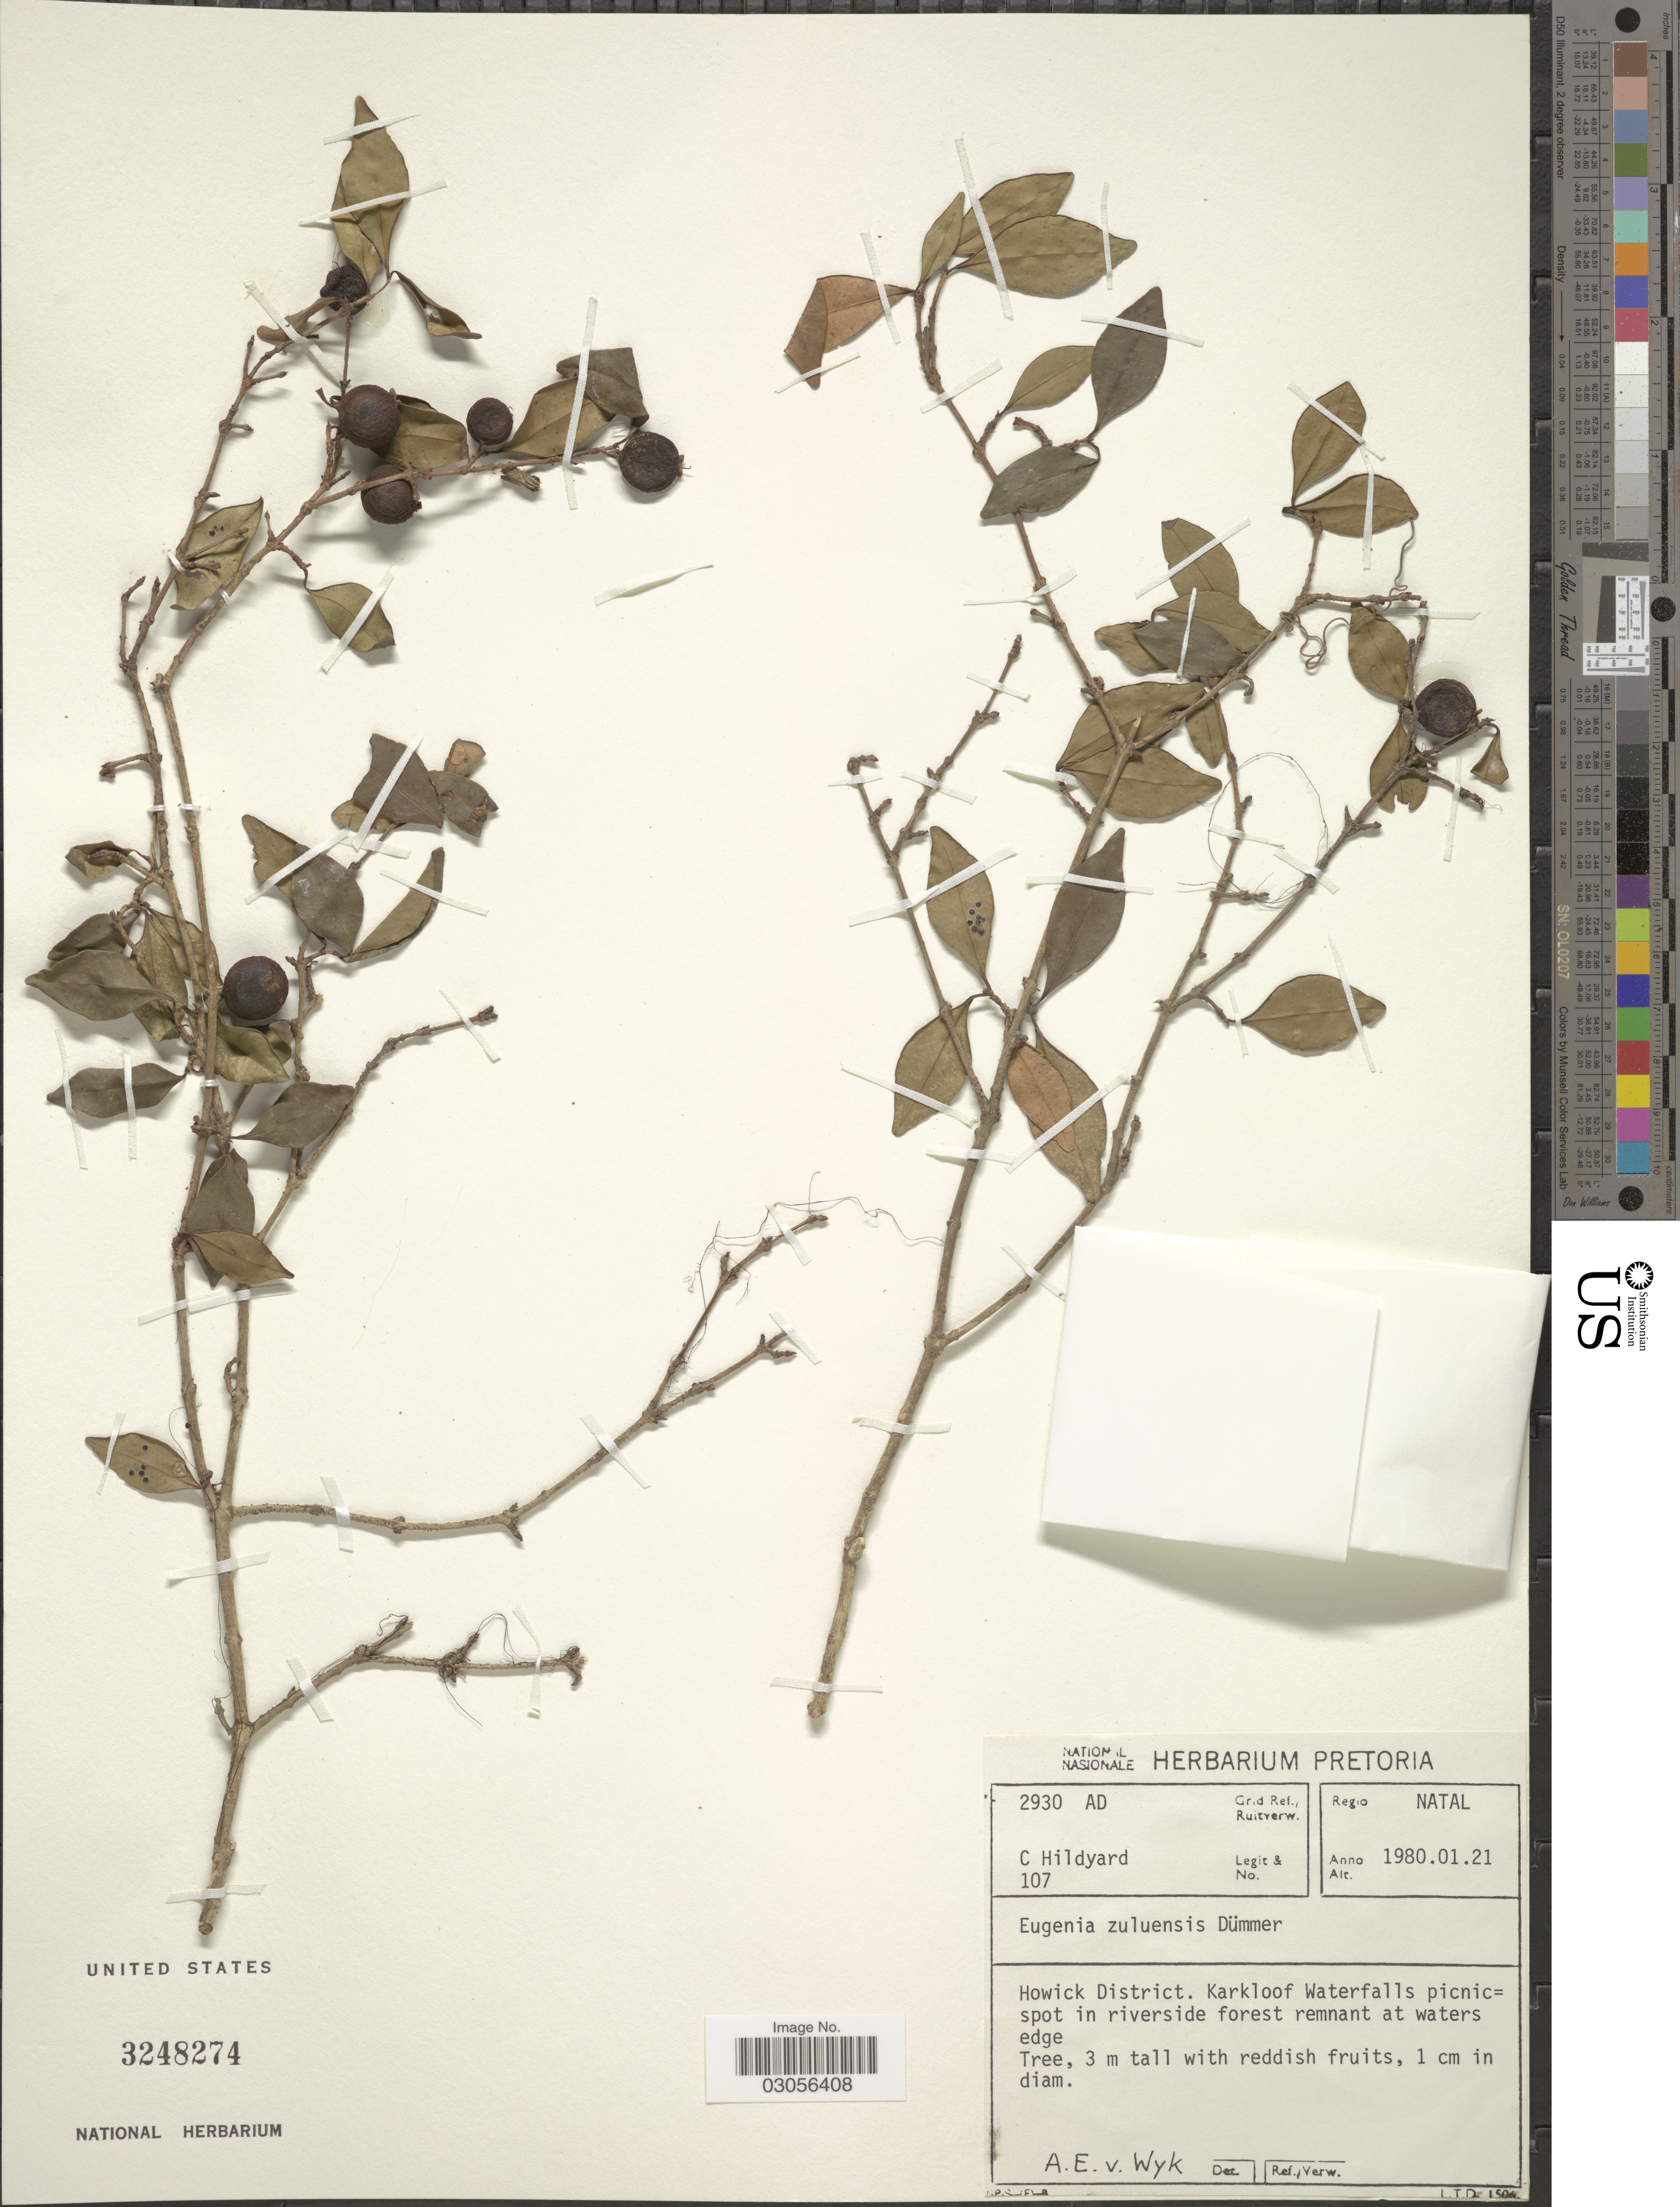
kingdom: Plantae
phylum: Tracheophyta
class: Magnoliopsida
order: Myrtales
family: Myrtaceae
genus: Eugenia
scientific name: Eugenia zuluensis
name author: Dümmer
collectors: C. Hildyard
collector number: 107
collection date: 1980-01-21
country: South Africa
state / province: KwaZulu-Natal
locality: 2930 AD Grid Ref./ Ruiterverw. Regio Natal, Howick District. Karkloof Waterfall picnic= spot in riverside forest remnant at waters edge.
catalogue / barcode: US 3248274